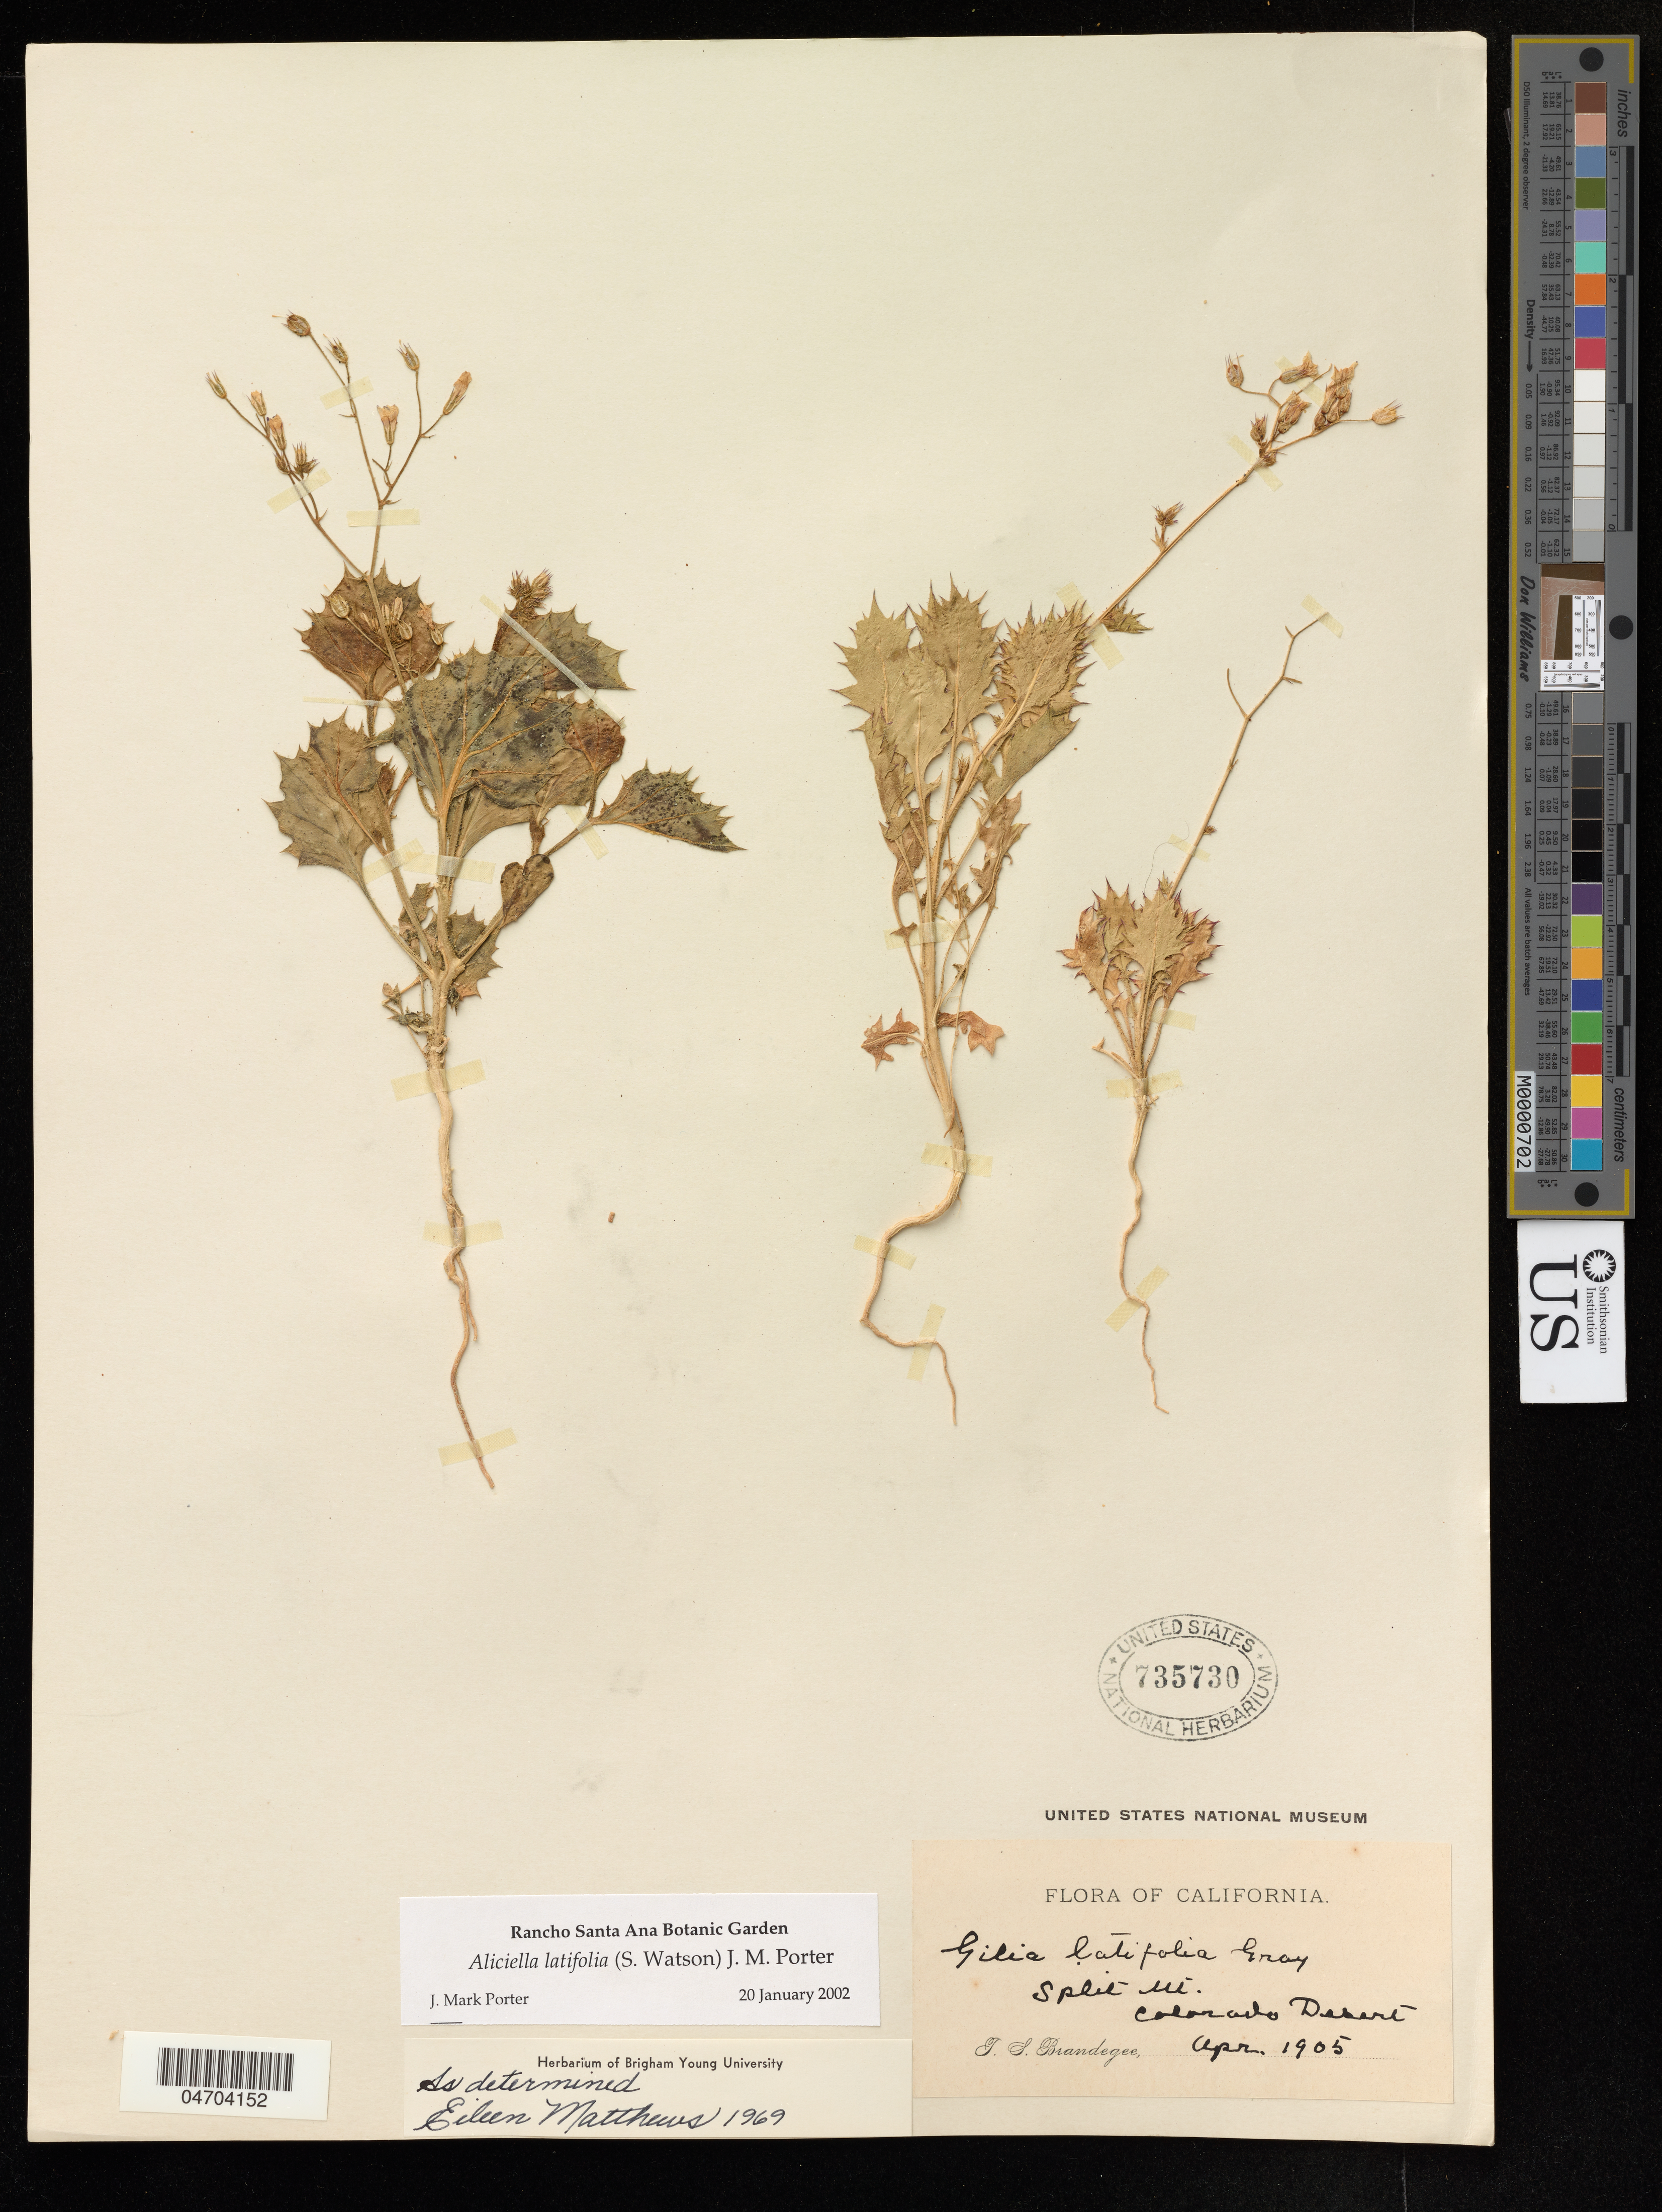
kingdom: Plantae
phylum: Tracheophyta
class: Magnoliopsida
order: Ericales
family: Polemoniaceae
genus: Aliciella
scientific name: Aliciella latifolia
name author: (S. Watson) J.M. Porter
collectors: J. S. Brandegee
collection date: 1905-04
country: United States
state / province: California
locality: Split Mt. Colorado Dessert.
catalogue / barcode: US 735730